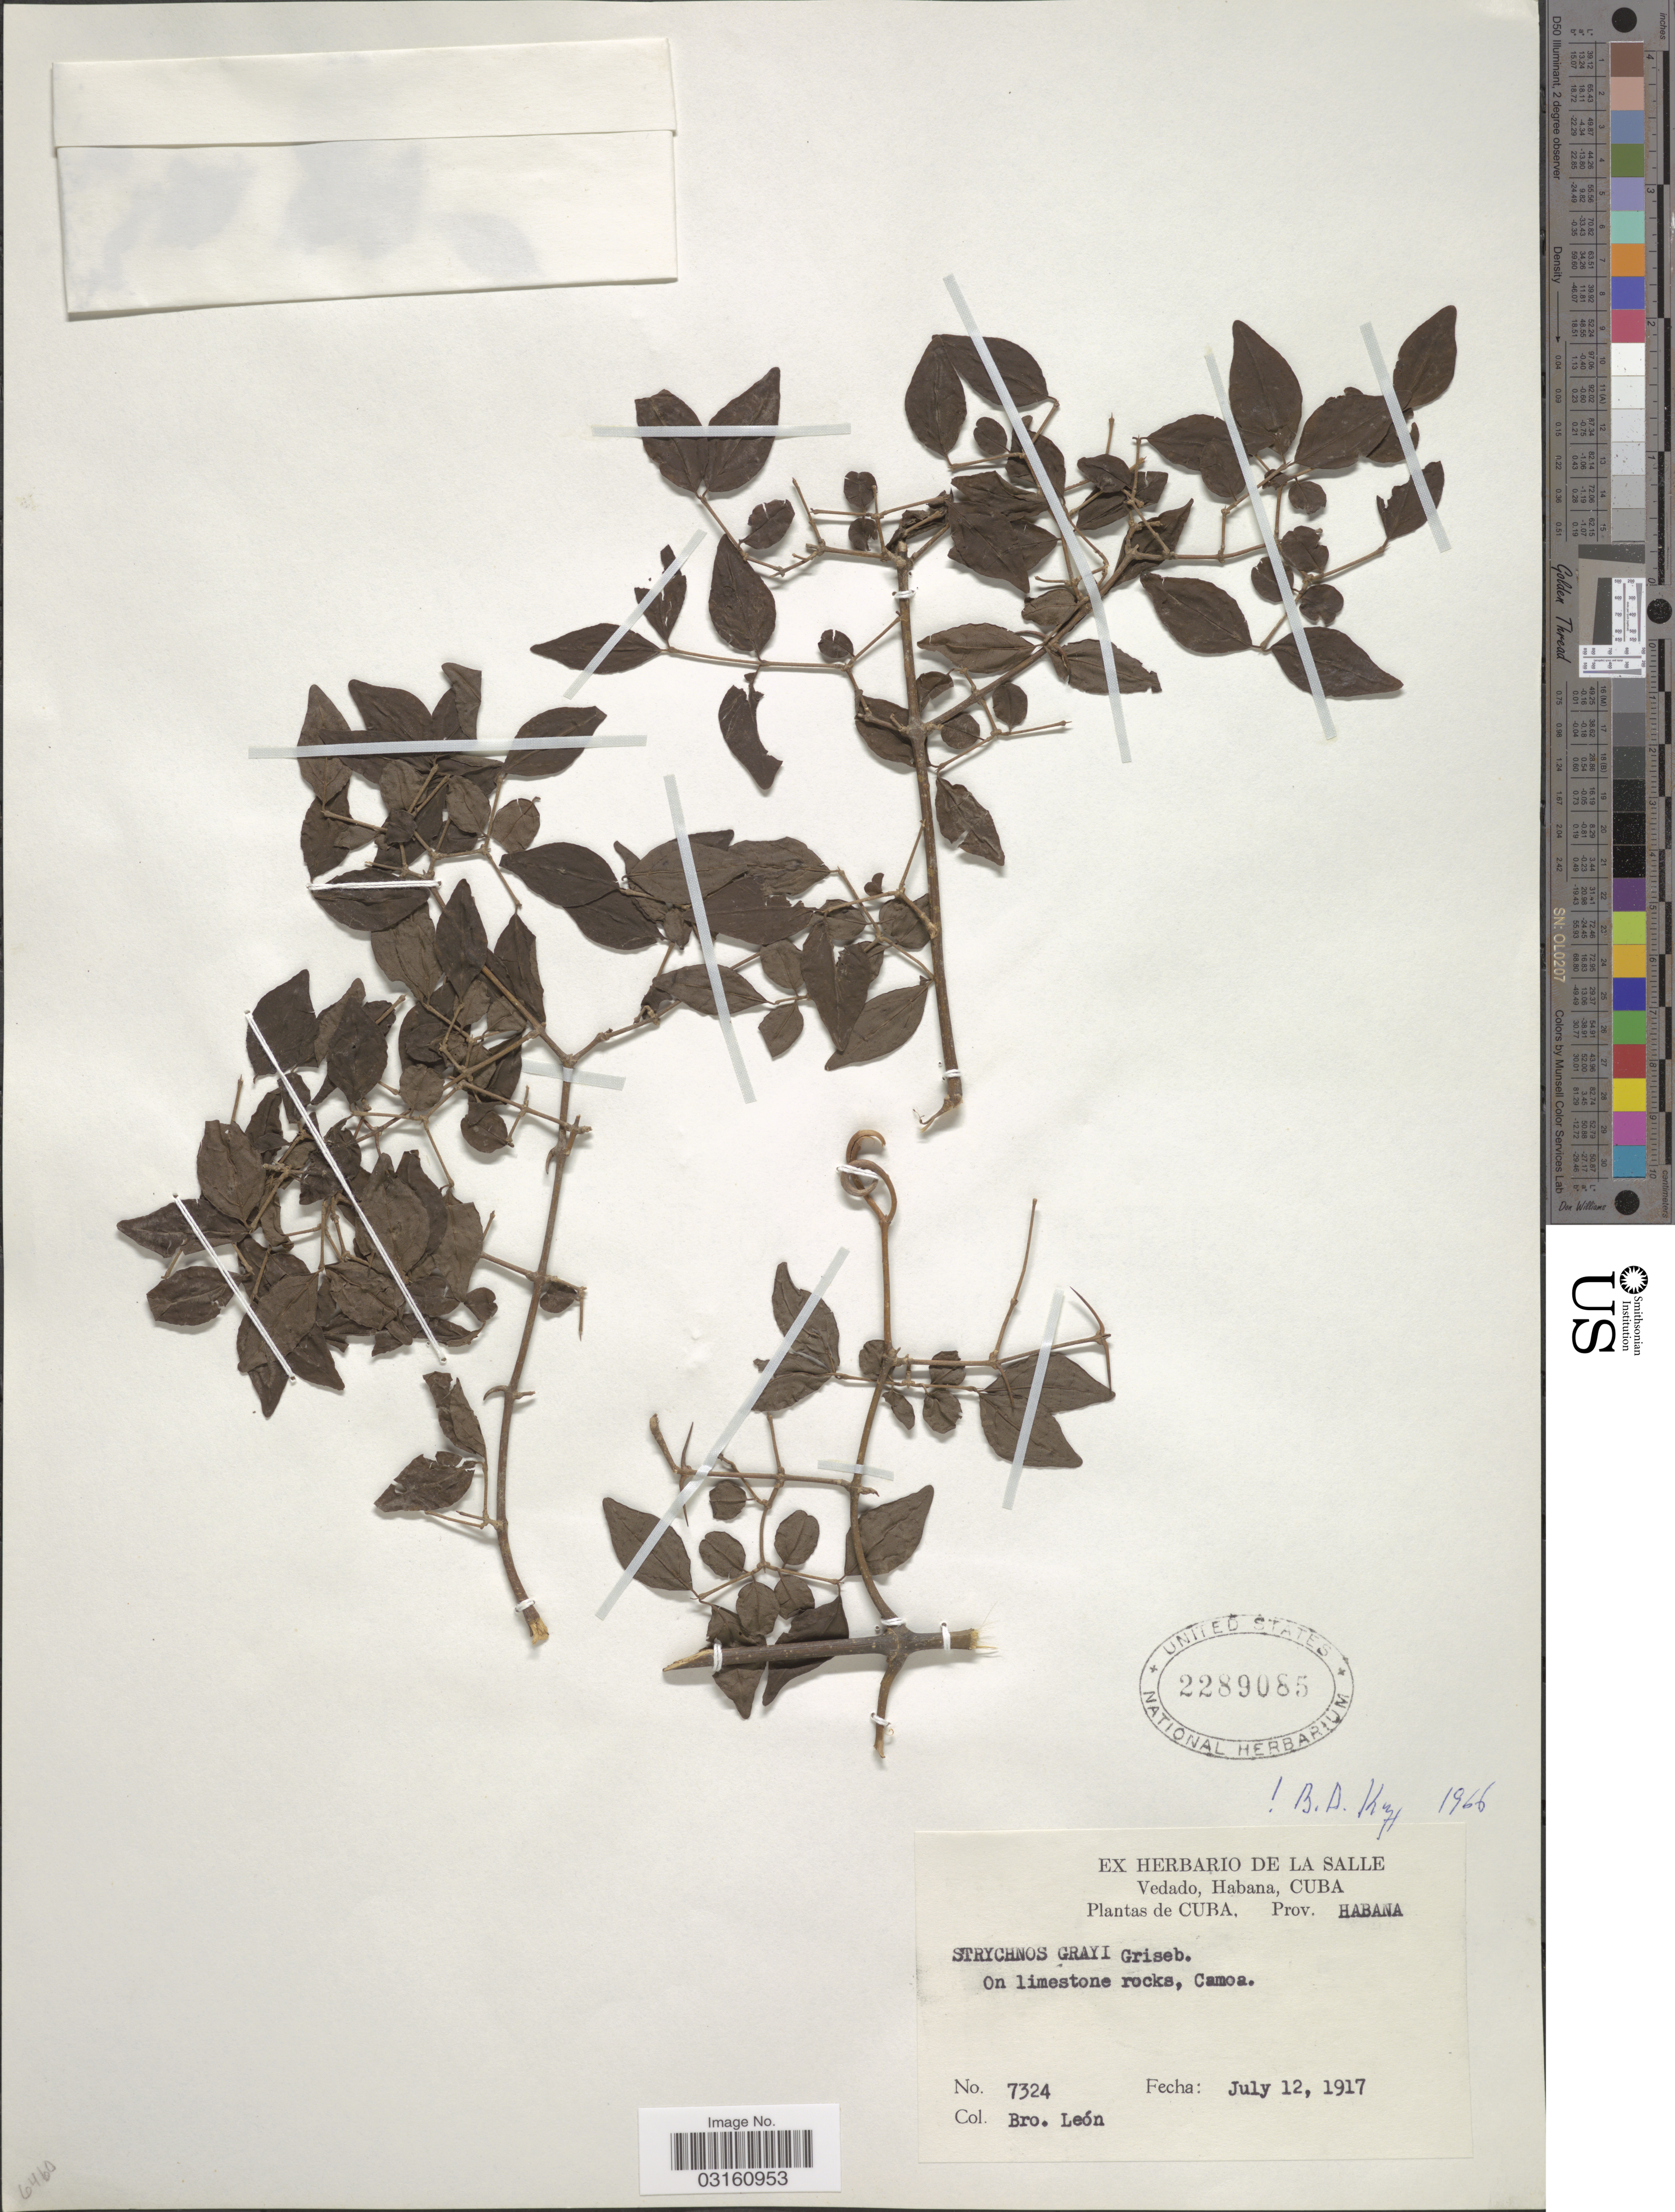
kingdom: Plantae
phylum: Tracheophyta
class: Magnoliopsida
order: Gentianales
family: Loganiaceae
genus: Strychnos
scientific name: Strychnos grayi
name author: Griseb.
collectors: Bro. León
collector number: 7324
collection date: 1917-07-12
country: Cuba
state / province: La Habana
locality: Prov. Habana. On limestone rocks, Camoa.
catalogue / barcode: US 2289085